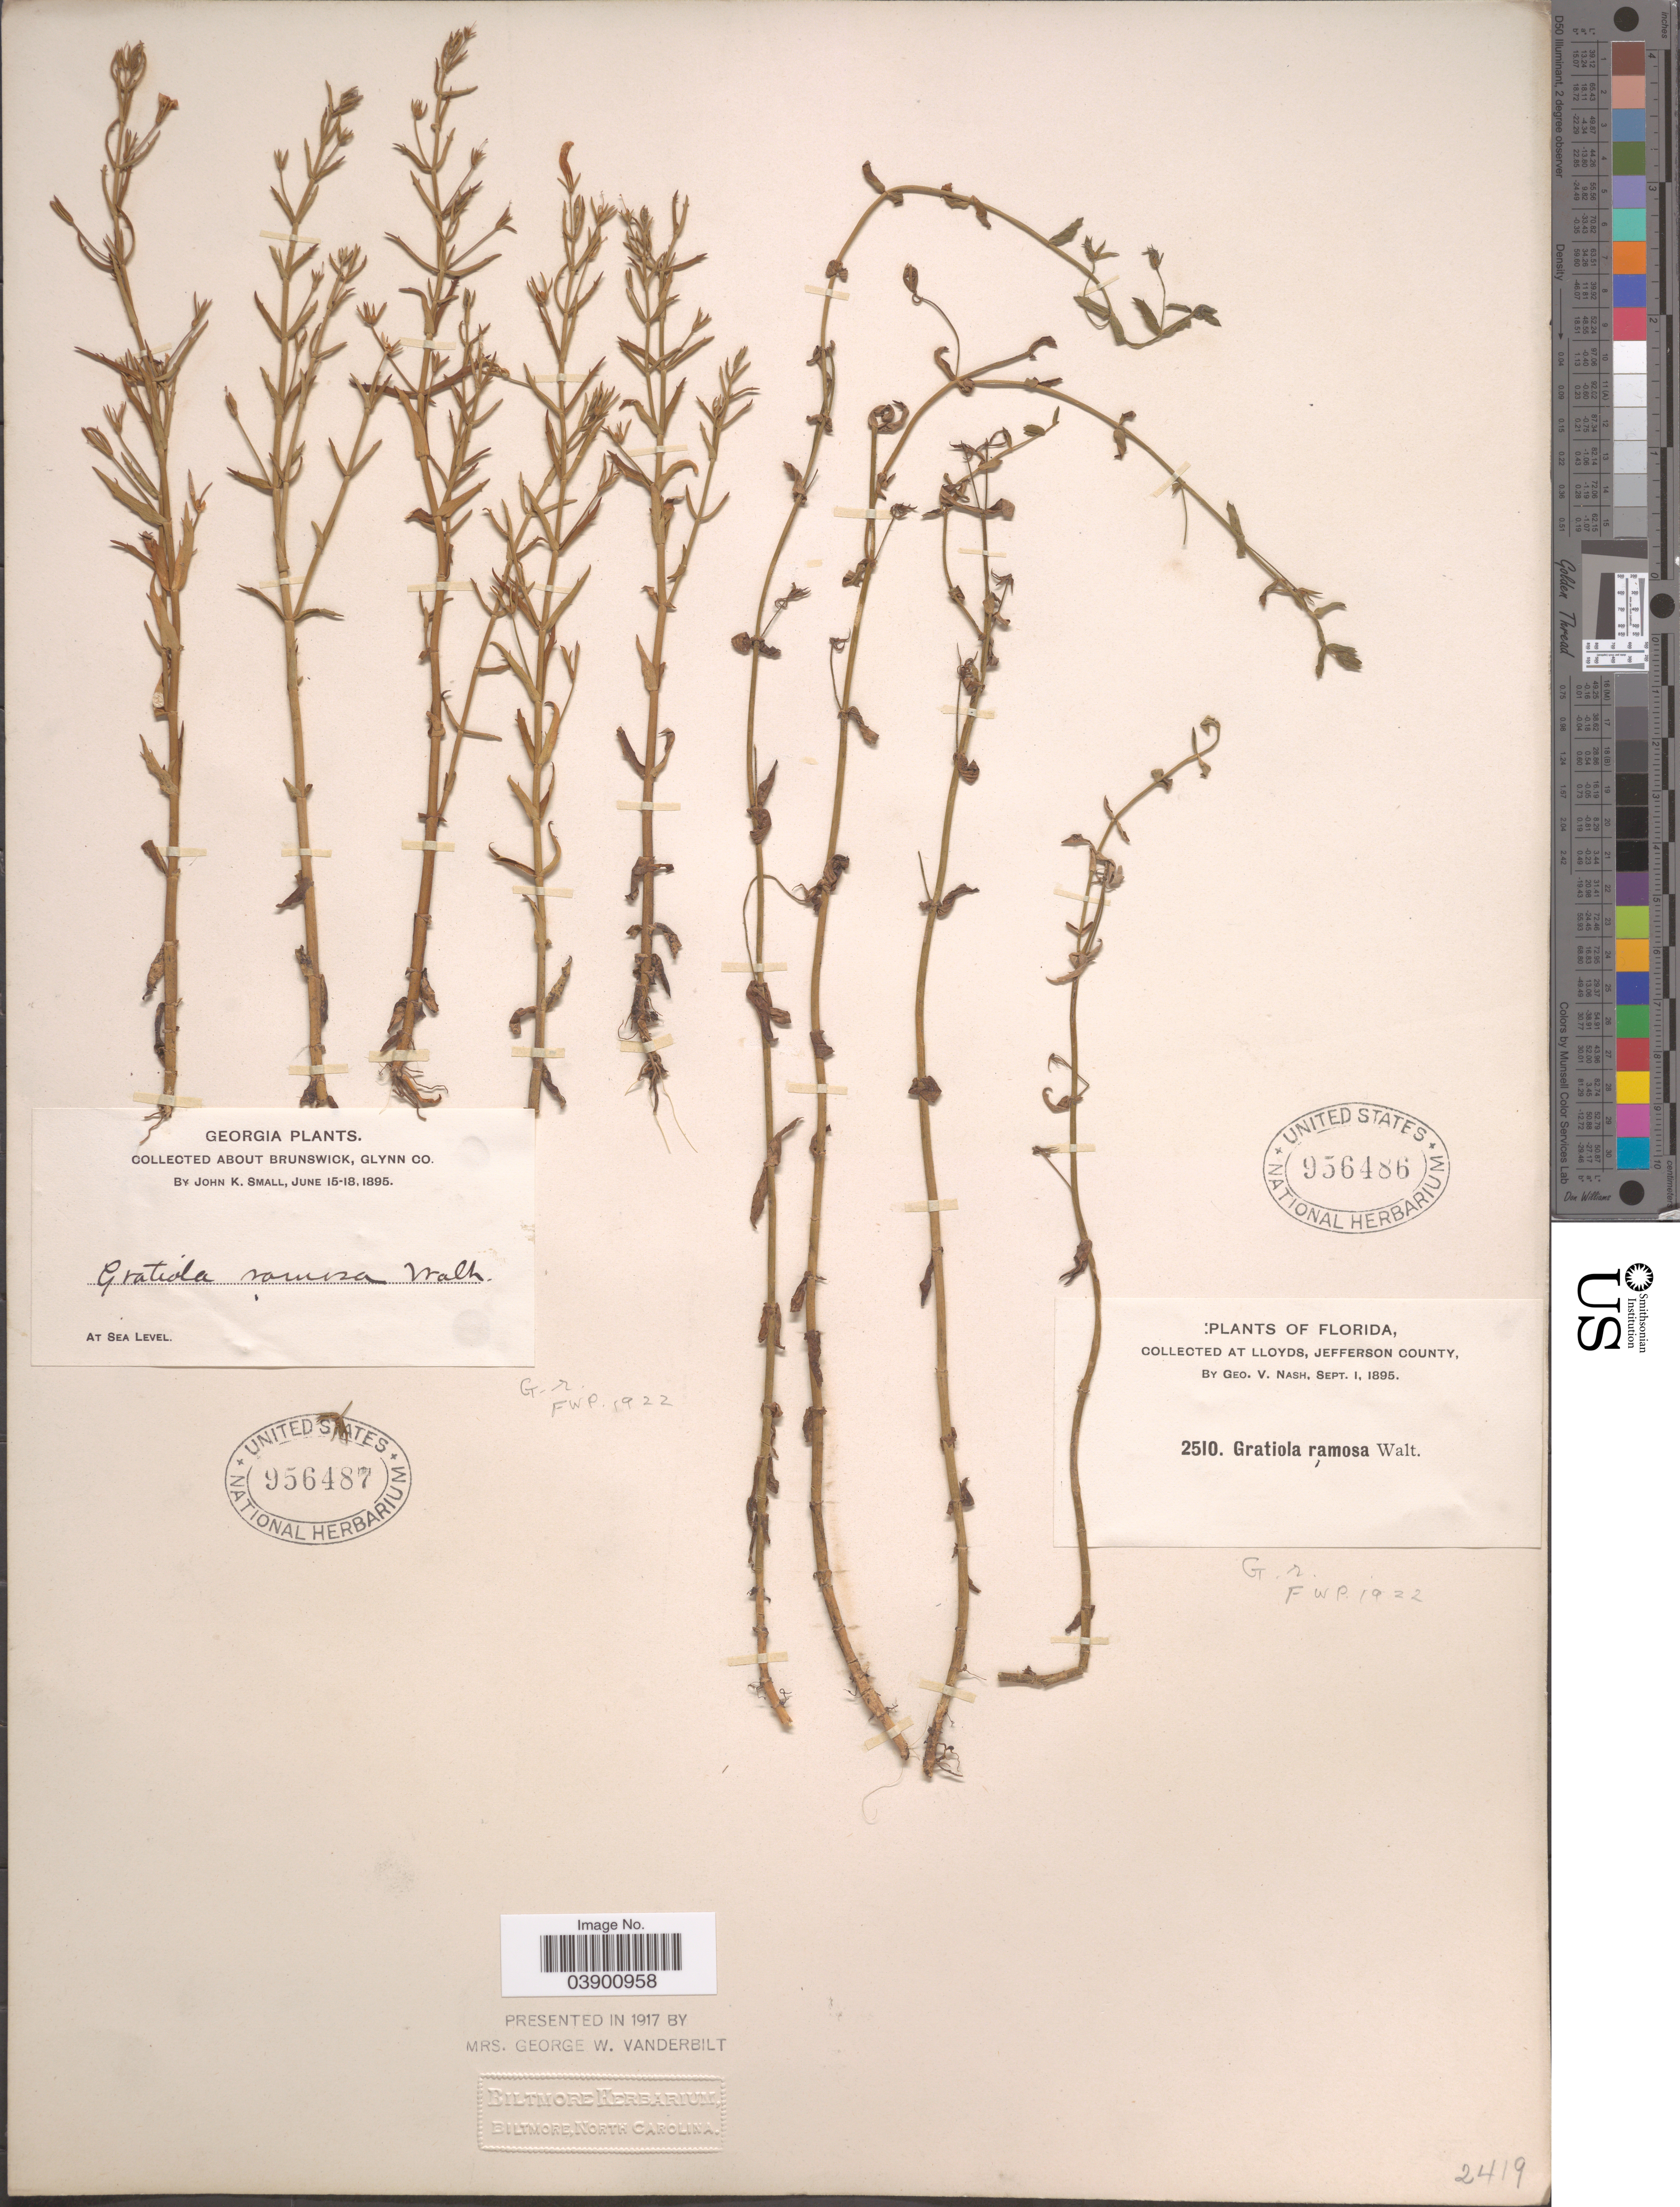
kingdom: Plantae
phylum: Tracheophyta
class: Magnoliopsida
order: Lamiales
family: Plantaginaceae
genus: Gratiola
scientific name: Gratiola ramosa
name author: Walter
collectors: G. V. Nash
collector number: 2510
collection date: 1895-09-01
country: United States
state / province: Florida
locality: At Lloyds, Jefferson County.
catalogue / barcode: US 956486